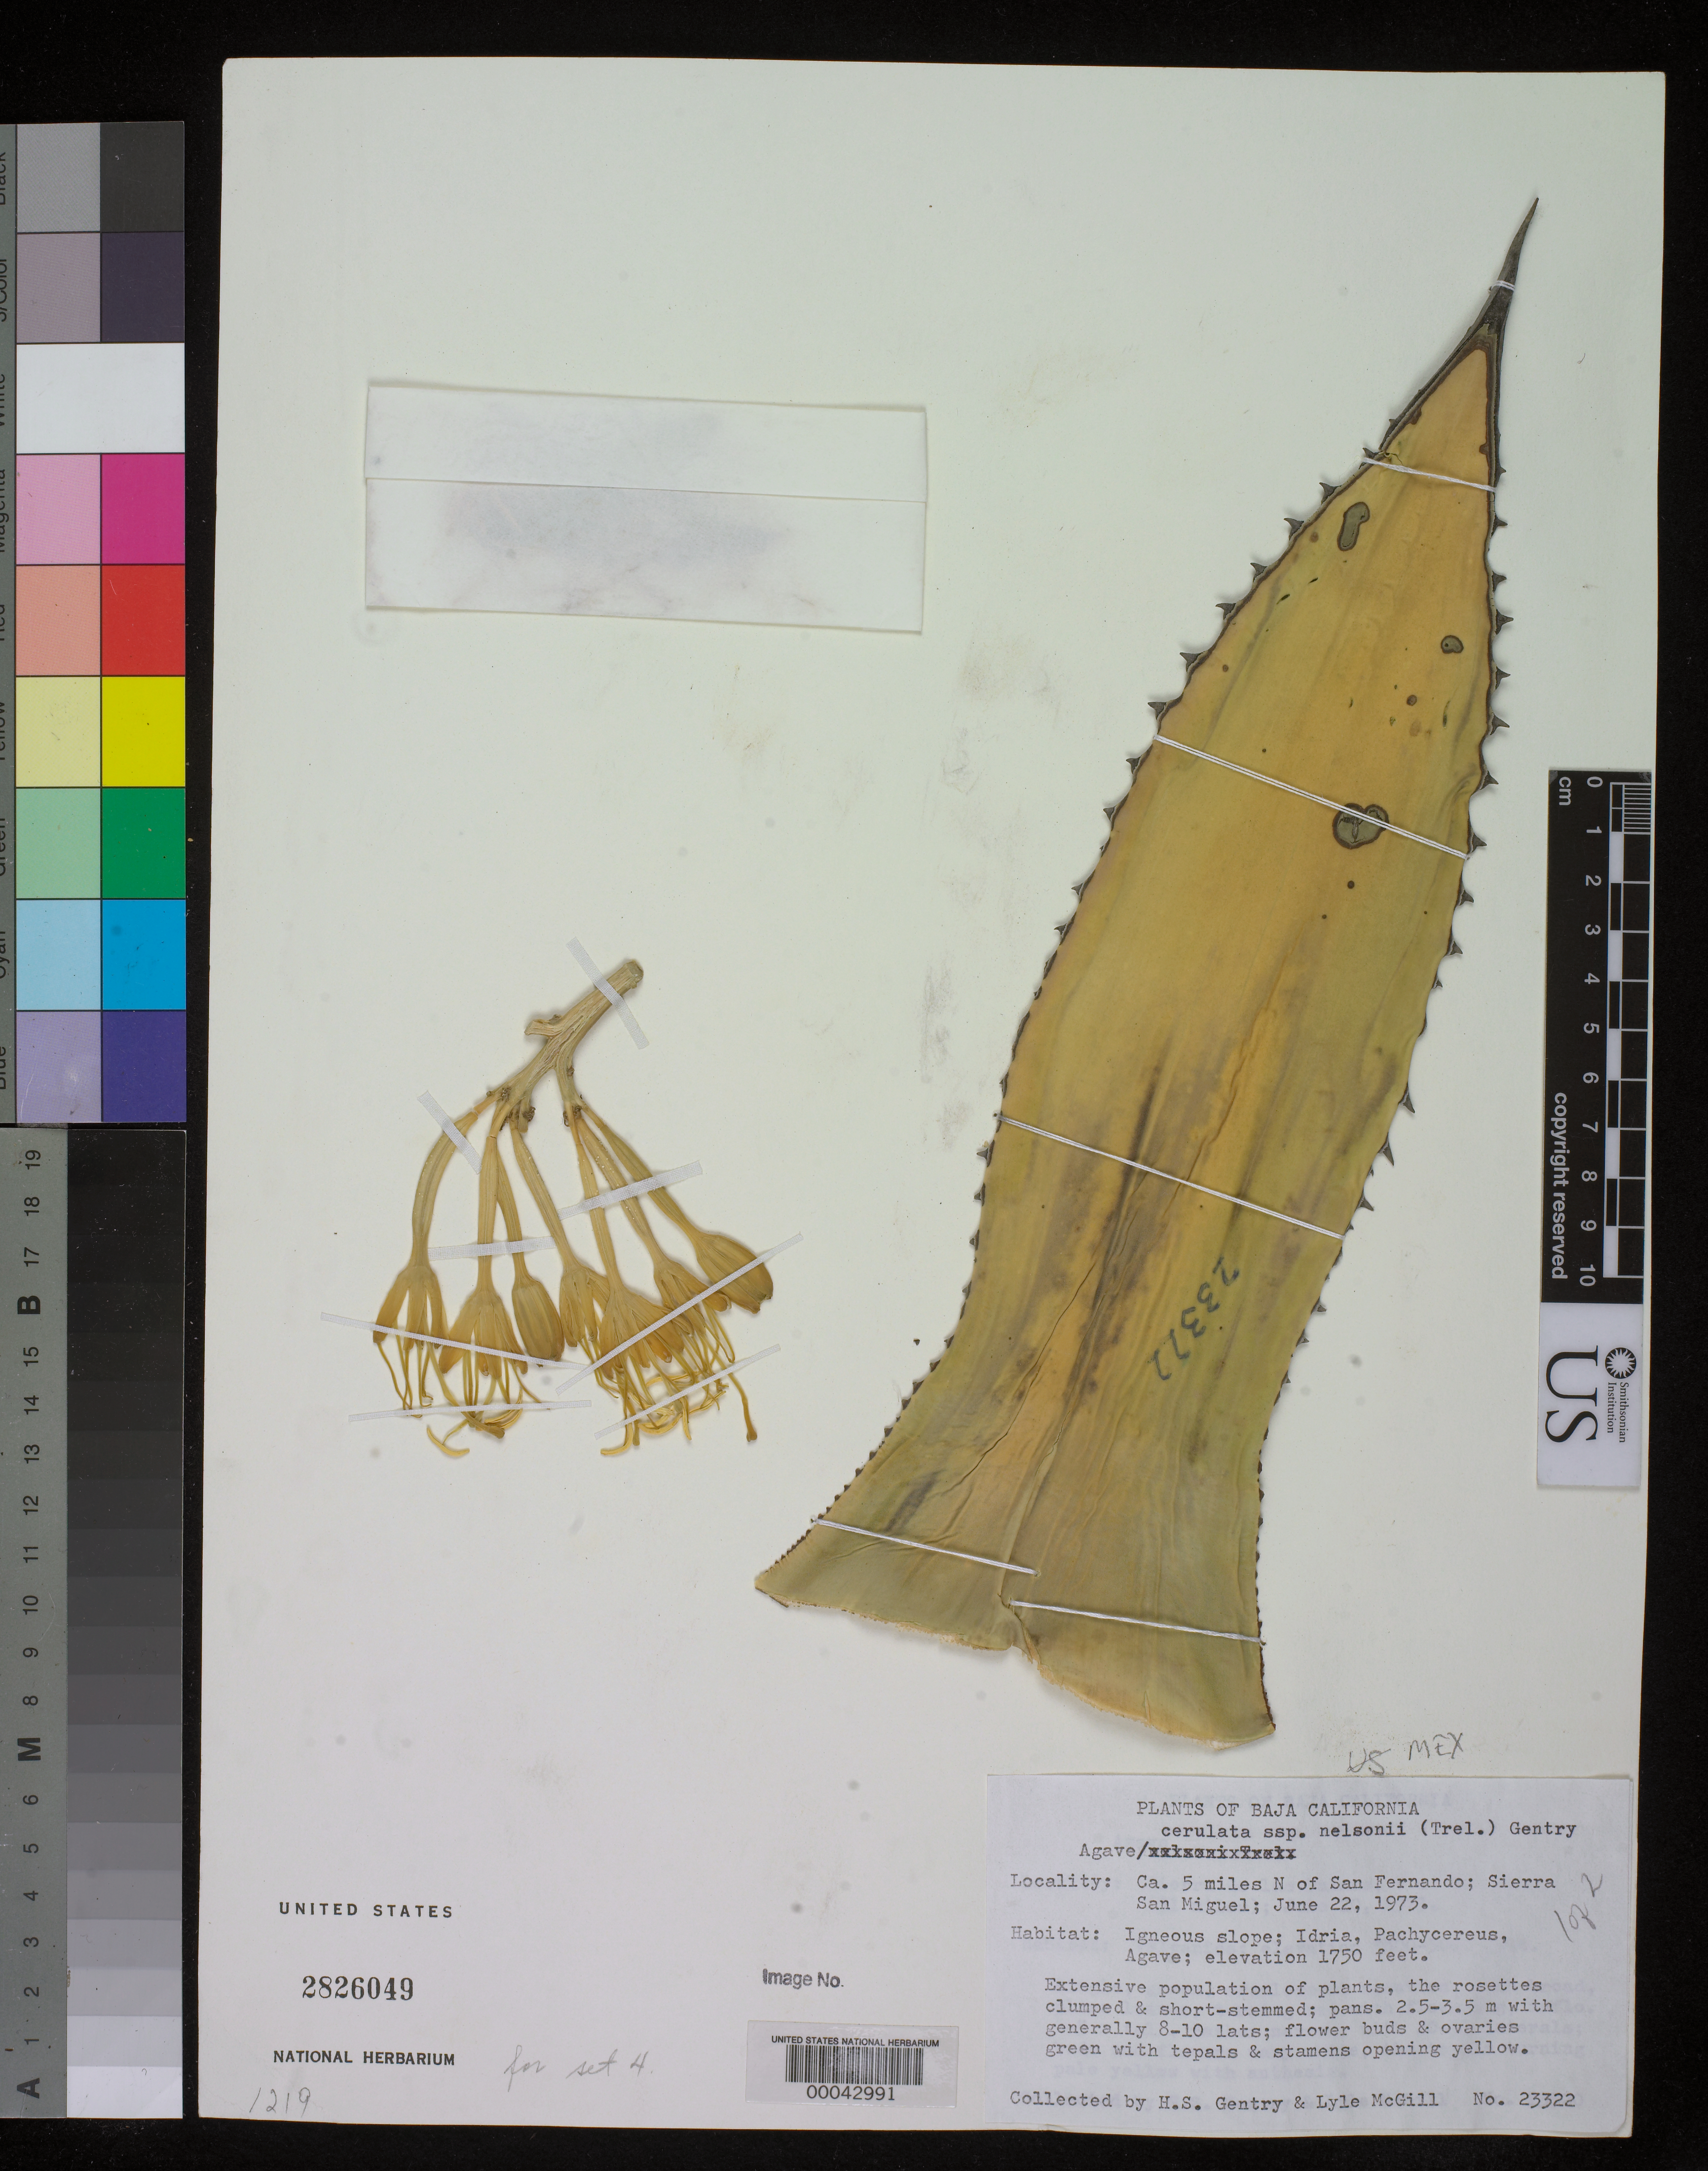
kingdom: Plantae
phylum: Tracheophyta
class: Liliopsida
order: Asparagales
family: Asparagaceae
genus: Agave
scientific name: Agave asperrima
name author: Jacobi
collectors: H. S. Gentry & L. Mcgill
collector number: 23322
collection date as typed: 22 Jun 1973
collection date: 1973-06-22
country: Mexico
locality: Ca 5 mi n San Fernando; Sierra San Miguel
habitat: Igneous slope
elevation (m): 533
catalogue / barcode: US 2826049